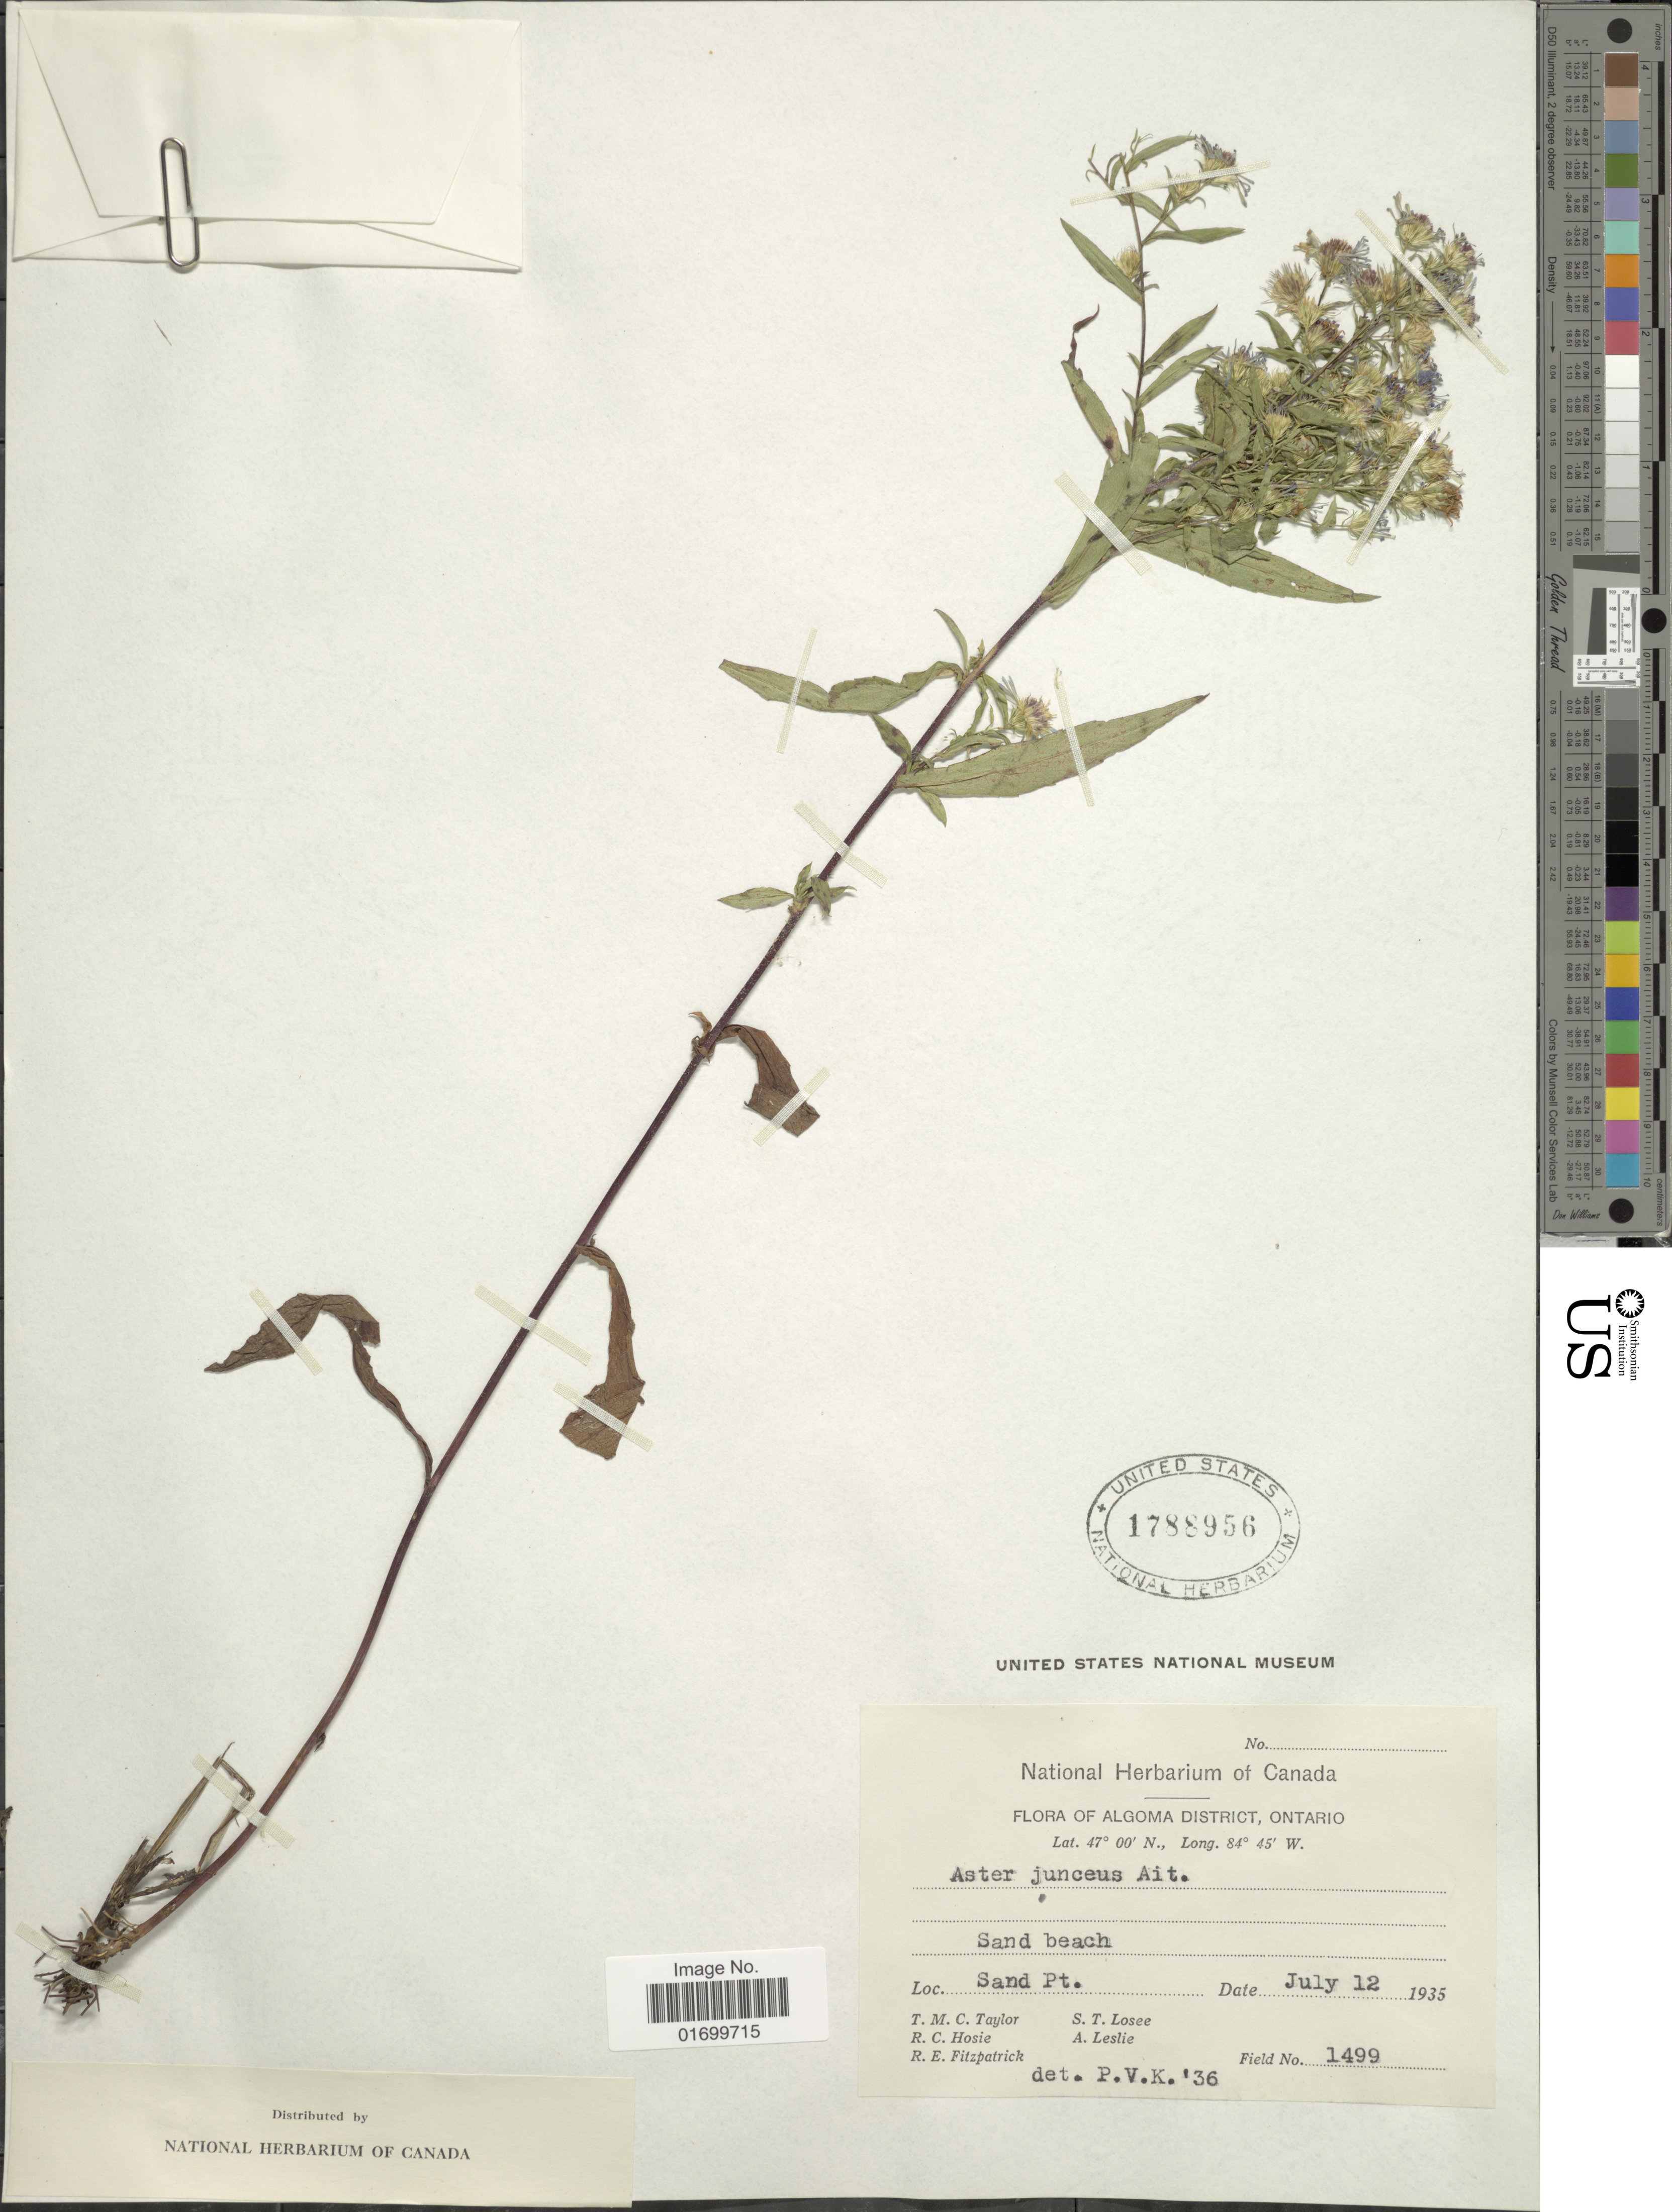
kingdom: Plantae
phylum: Tracheophyta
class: Magnoliopsida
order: Asterales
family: Asteraceae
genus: Symphyotrichum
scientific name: Symphyotrichum boreale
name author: (Torr. & A. Gray) Á. Löve & D. Löve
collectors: T. M. C. Taylor, R. Hosie, R. Fitzpatrick, S. Losee & A. Leslie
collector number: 1499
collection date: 1935-07-12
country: Canada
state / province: Ontario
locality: Algoma District, sand beach, Sand Pt.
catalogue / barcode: US 1788956